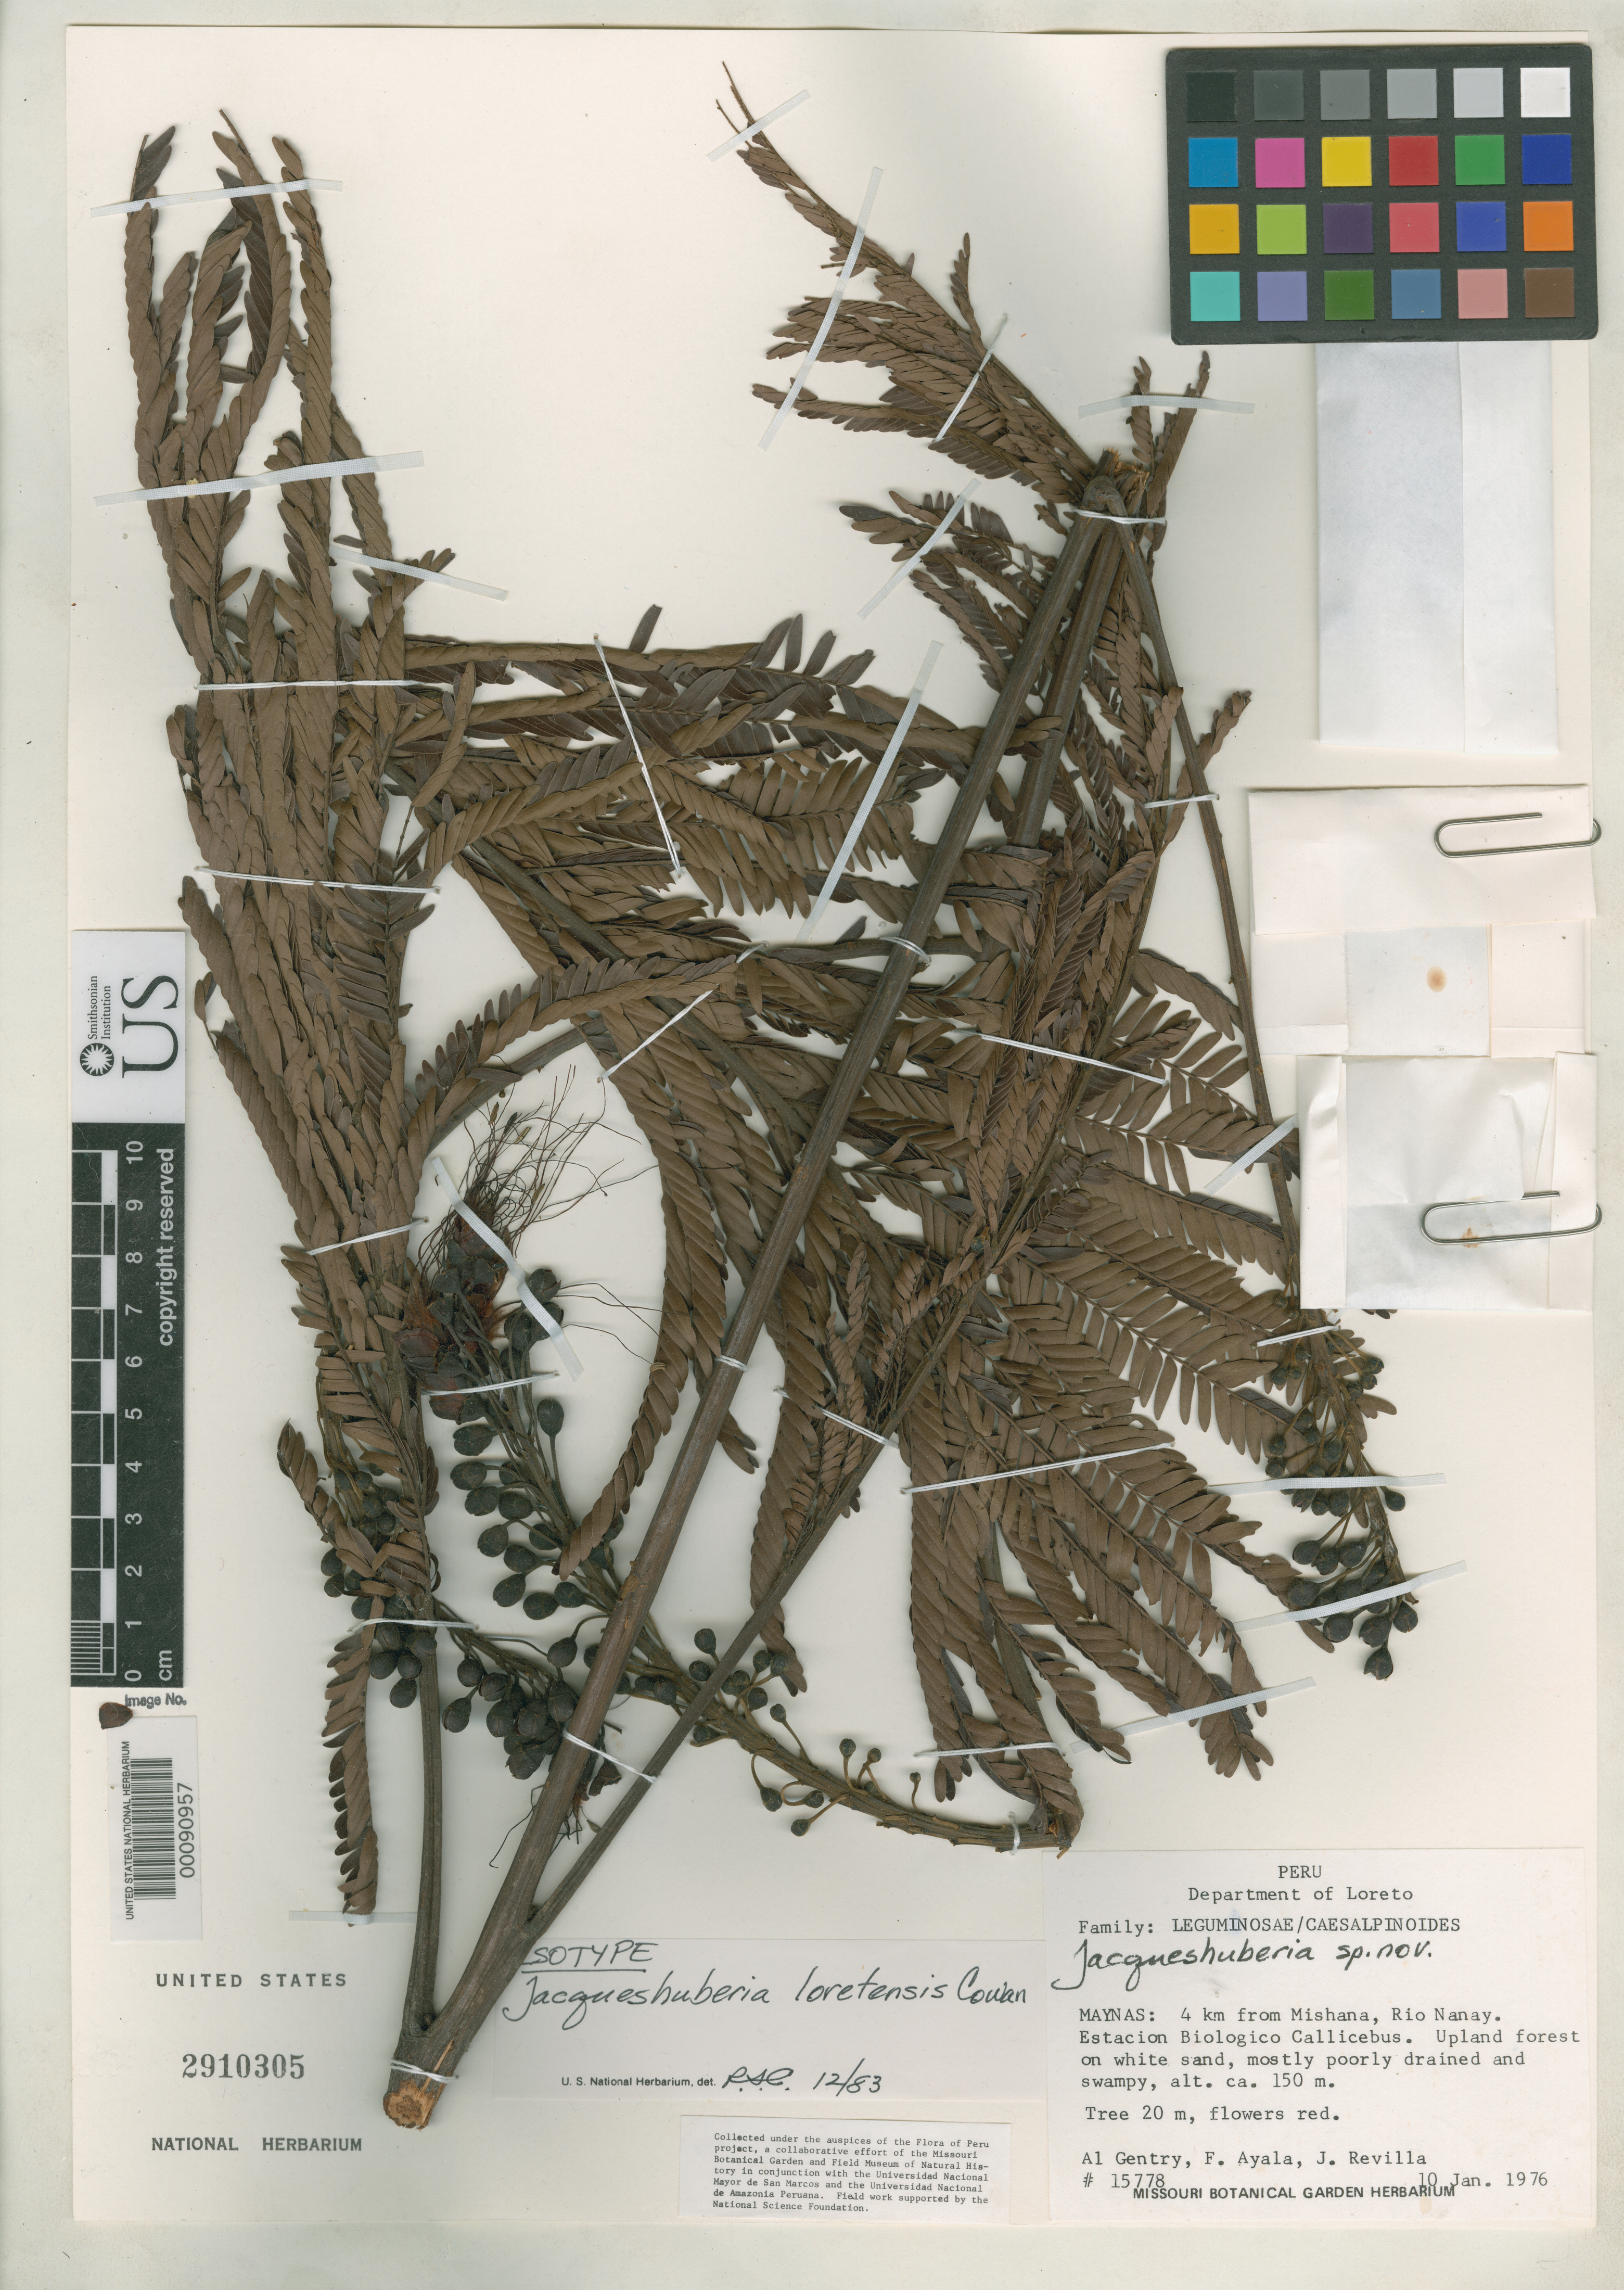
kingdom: Plantae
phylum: Tracheophyta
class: Magnoliopsida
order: Fabales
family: Fabaceae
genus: Jacqueshuberia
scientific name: Jacqueshuberia loretensis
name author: R.S. Cowan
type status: Isotype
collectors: A. H. Gentry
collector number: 15778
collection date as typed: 10 Jan 1976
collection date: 1976-01-10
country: Peru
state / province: Loreto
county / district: Maynas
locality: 4 km. from Nishana, Rio Nanay, Estacion Biologico Callicebus.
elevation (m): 150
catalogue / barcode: US 2910305